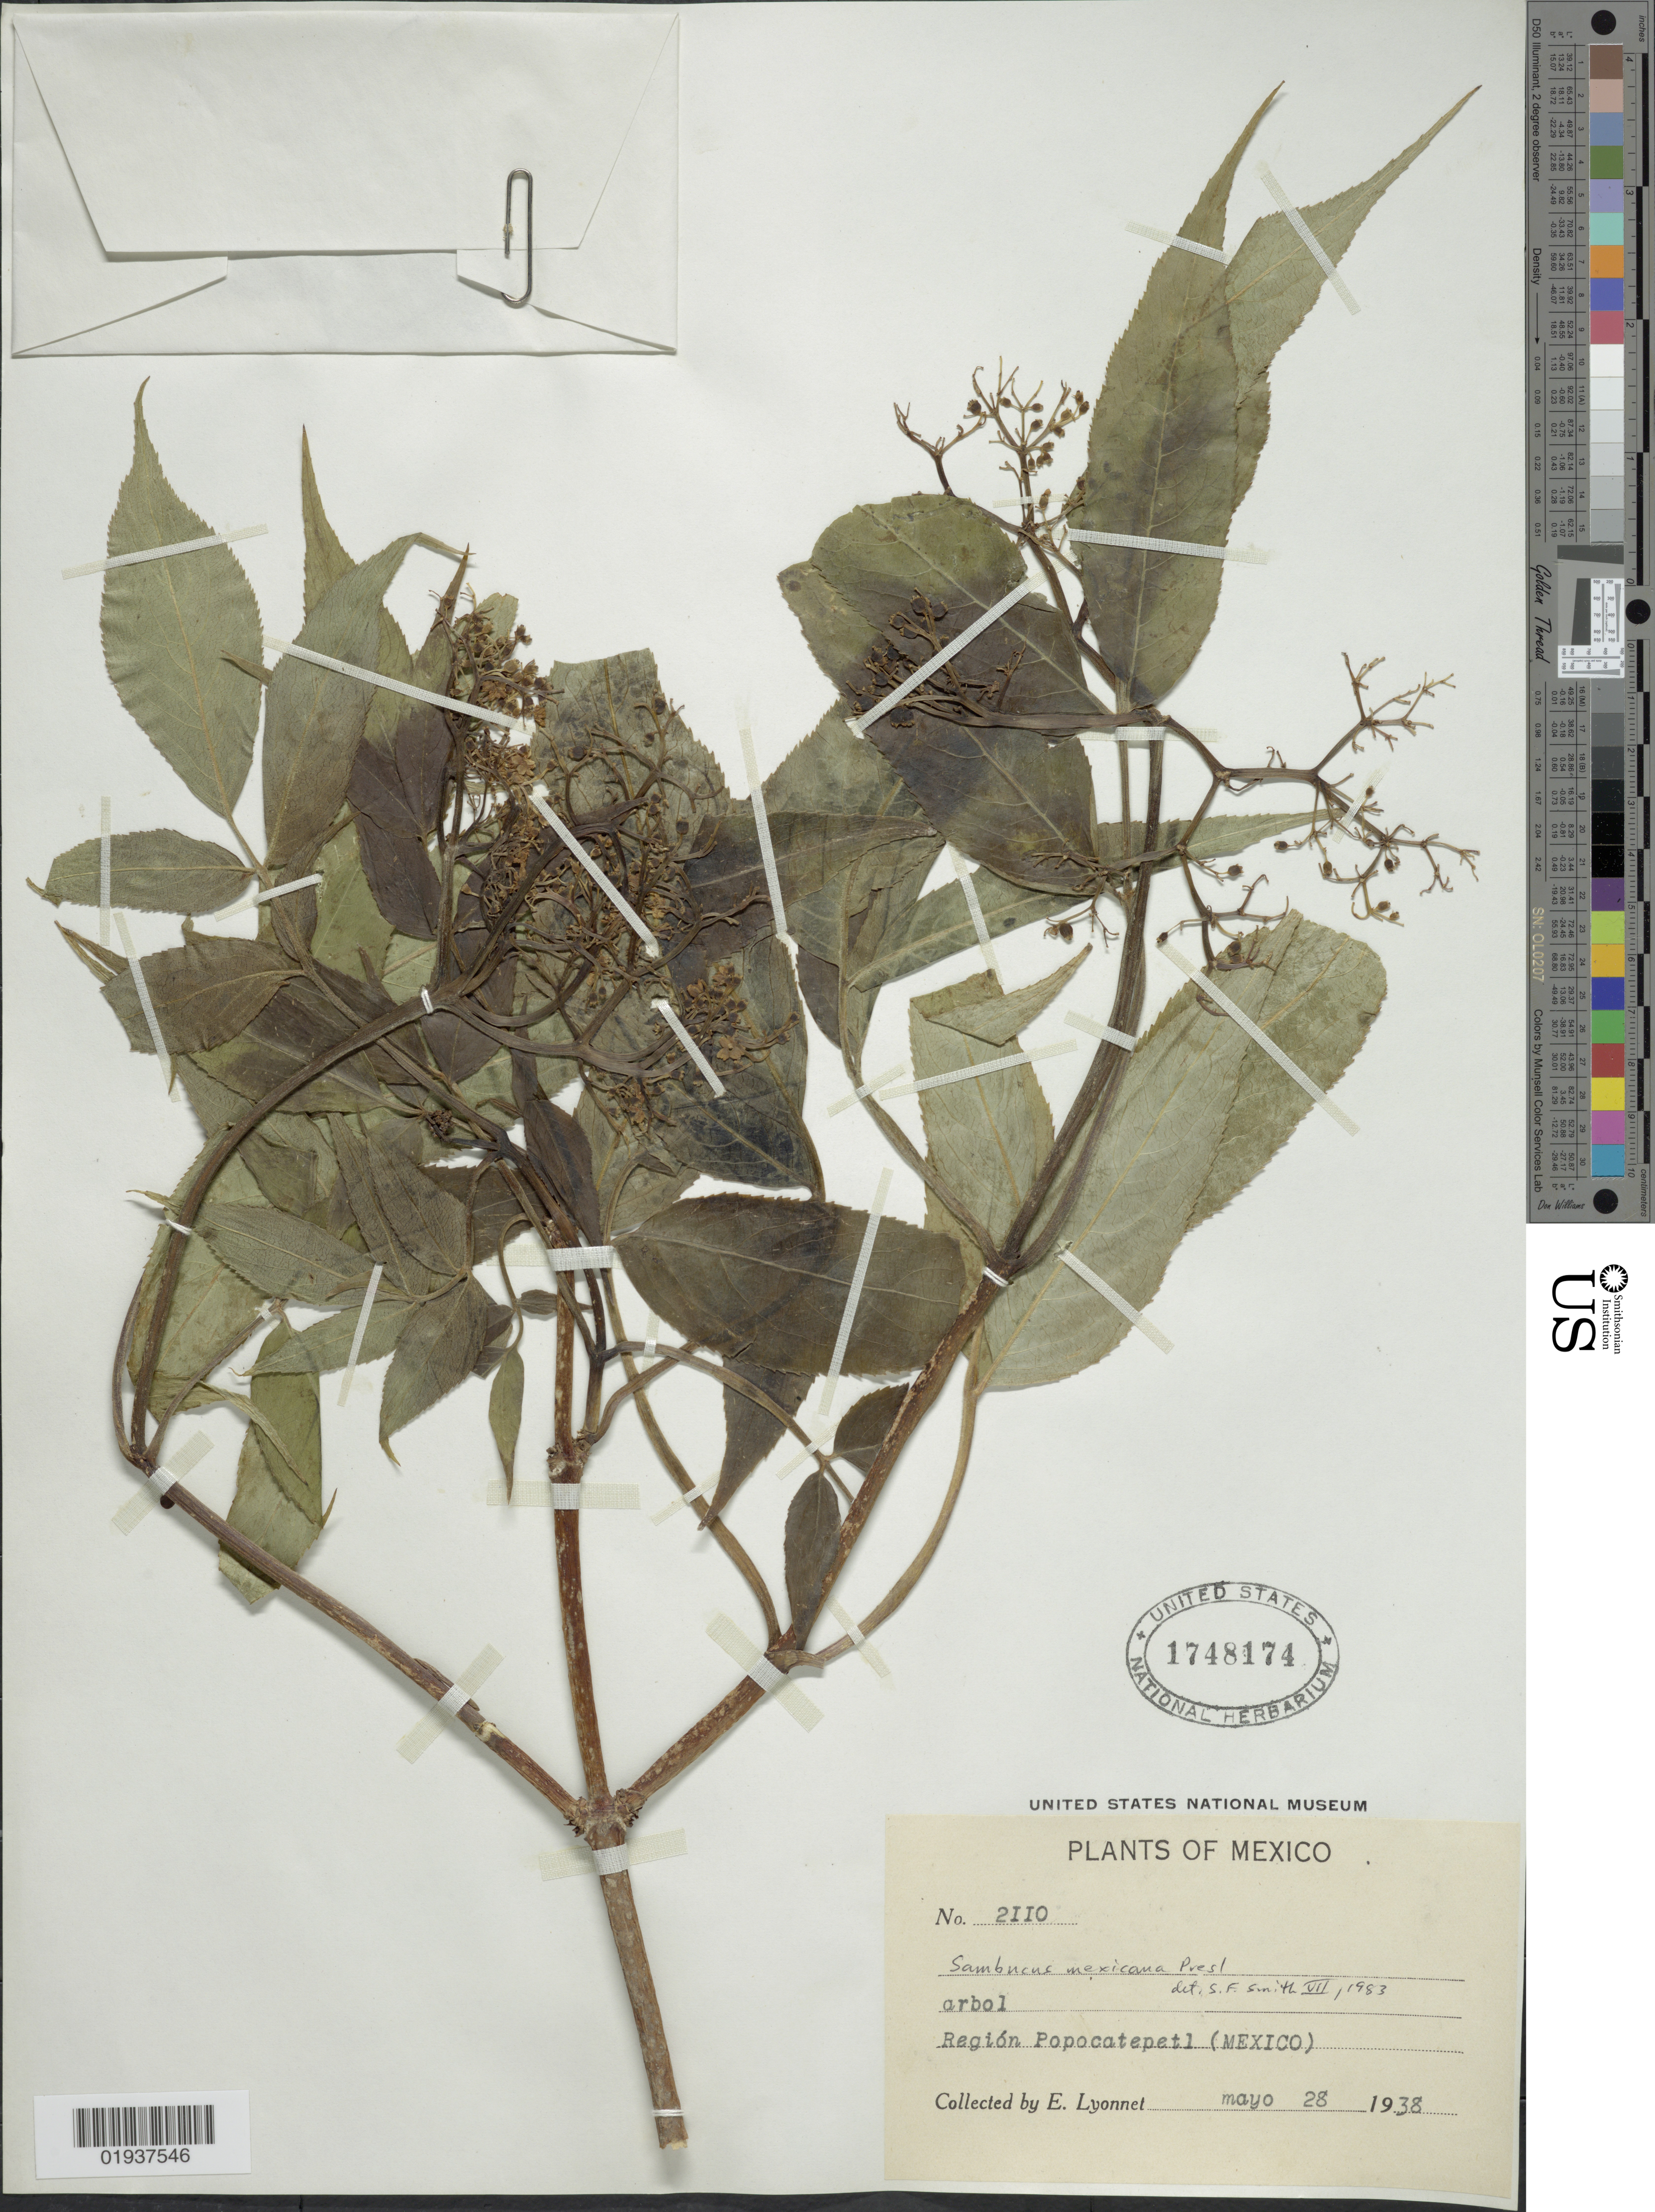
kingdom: Plantae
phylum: Tracheophyta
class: Magnoliopsida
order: Dipsacales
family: Viburnaceae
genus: Sambucus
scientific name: Sambucus mexicana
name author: C. Presl ex DC.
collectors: E. Lyonnet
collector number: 2110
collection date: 1938-05-28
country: Mexico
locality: Région Popocatepetl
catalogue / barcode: US 1748174